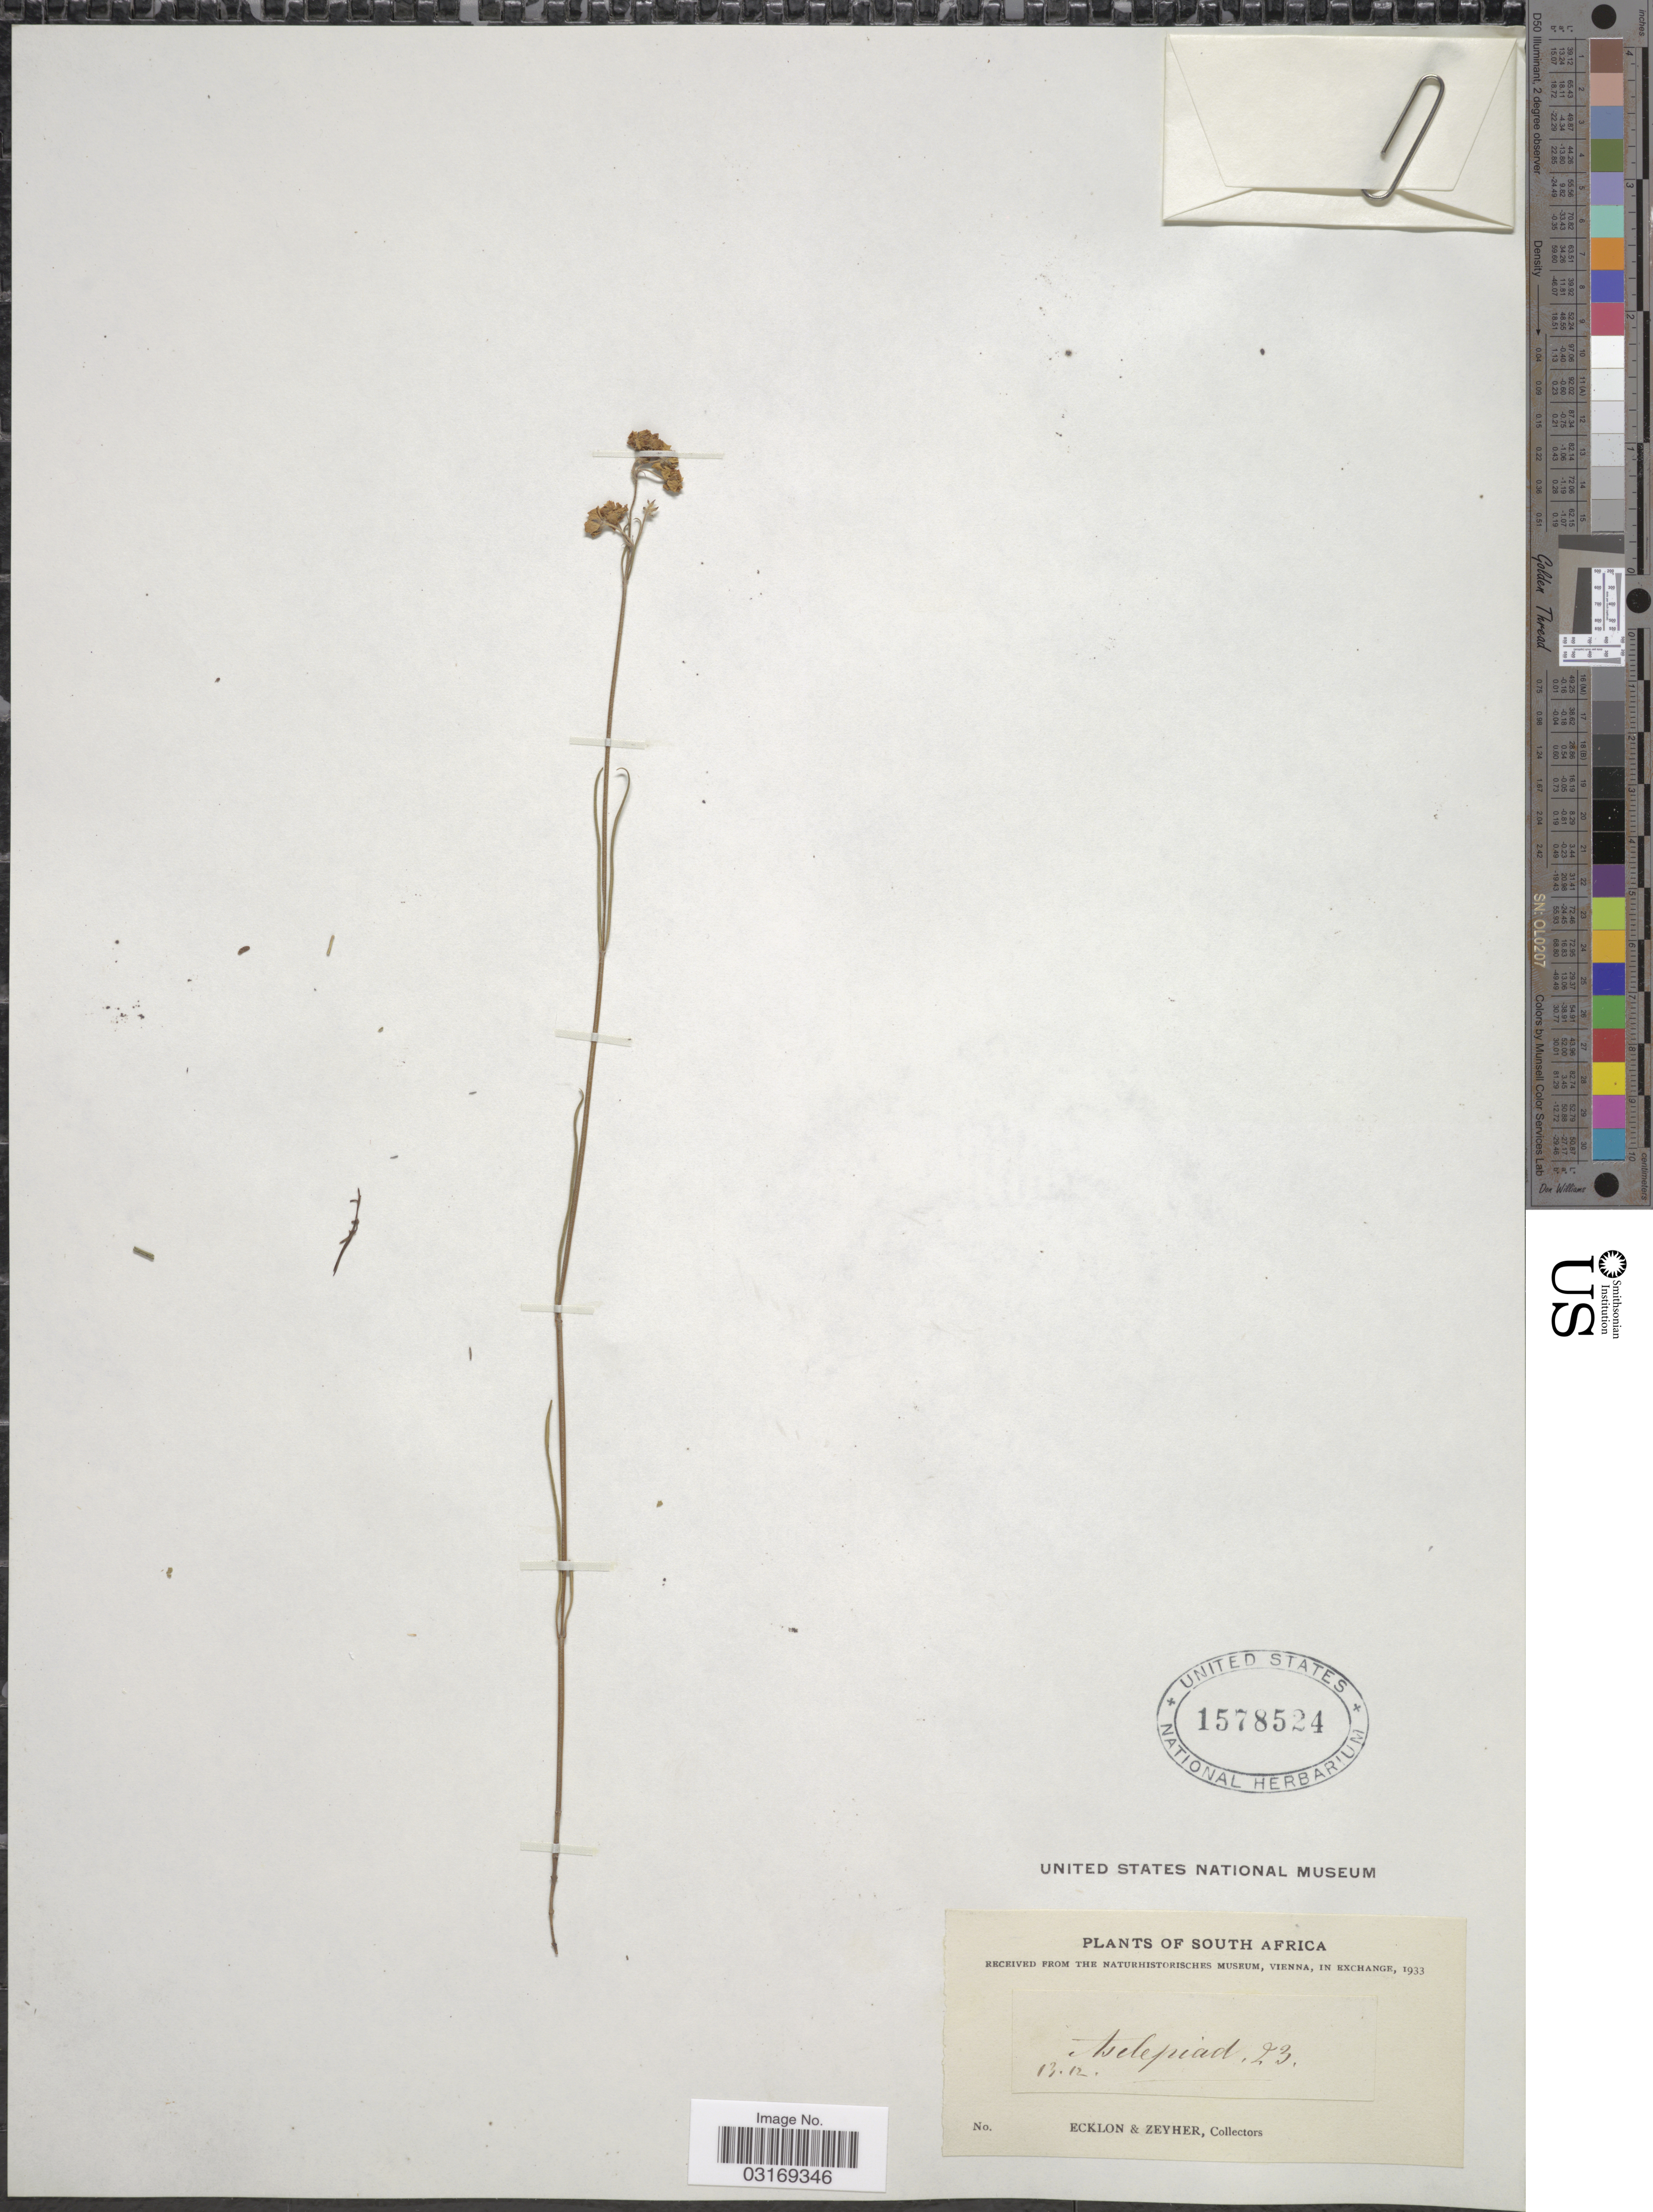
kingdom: Plantae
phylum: Tracheophyta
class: Magnoliopsida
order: Gentianales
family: Apocynaceae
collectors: -. Ecklon & -. Zeyher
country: South Africa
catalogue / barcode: US 1578524